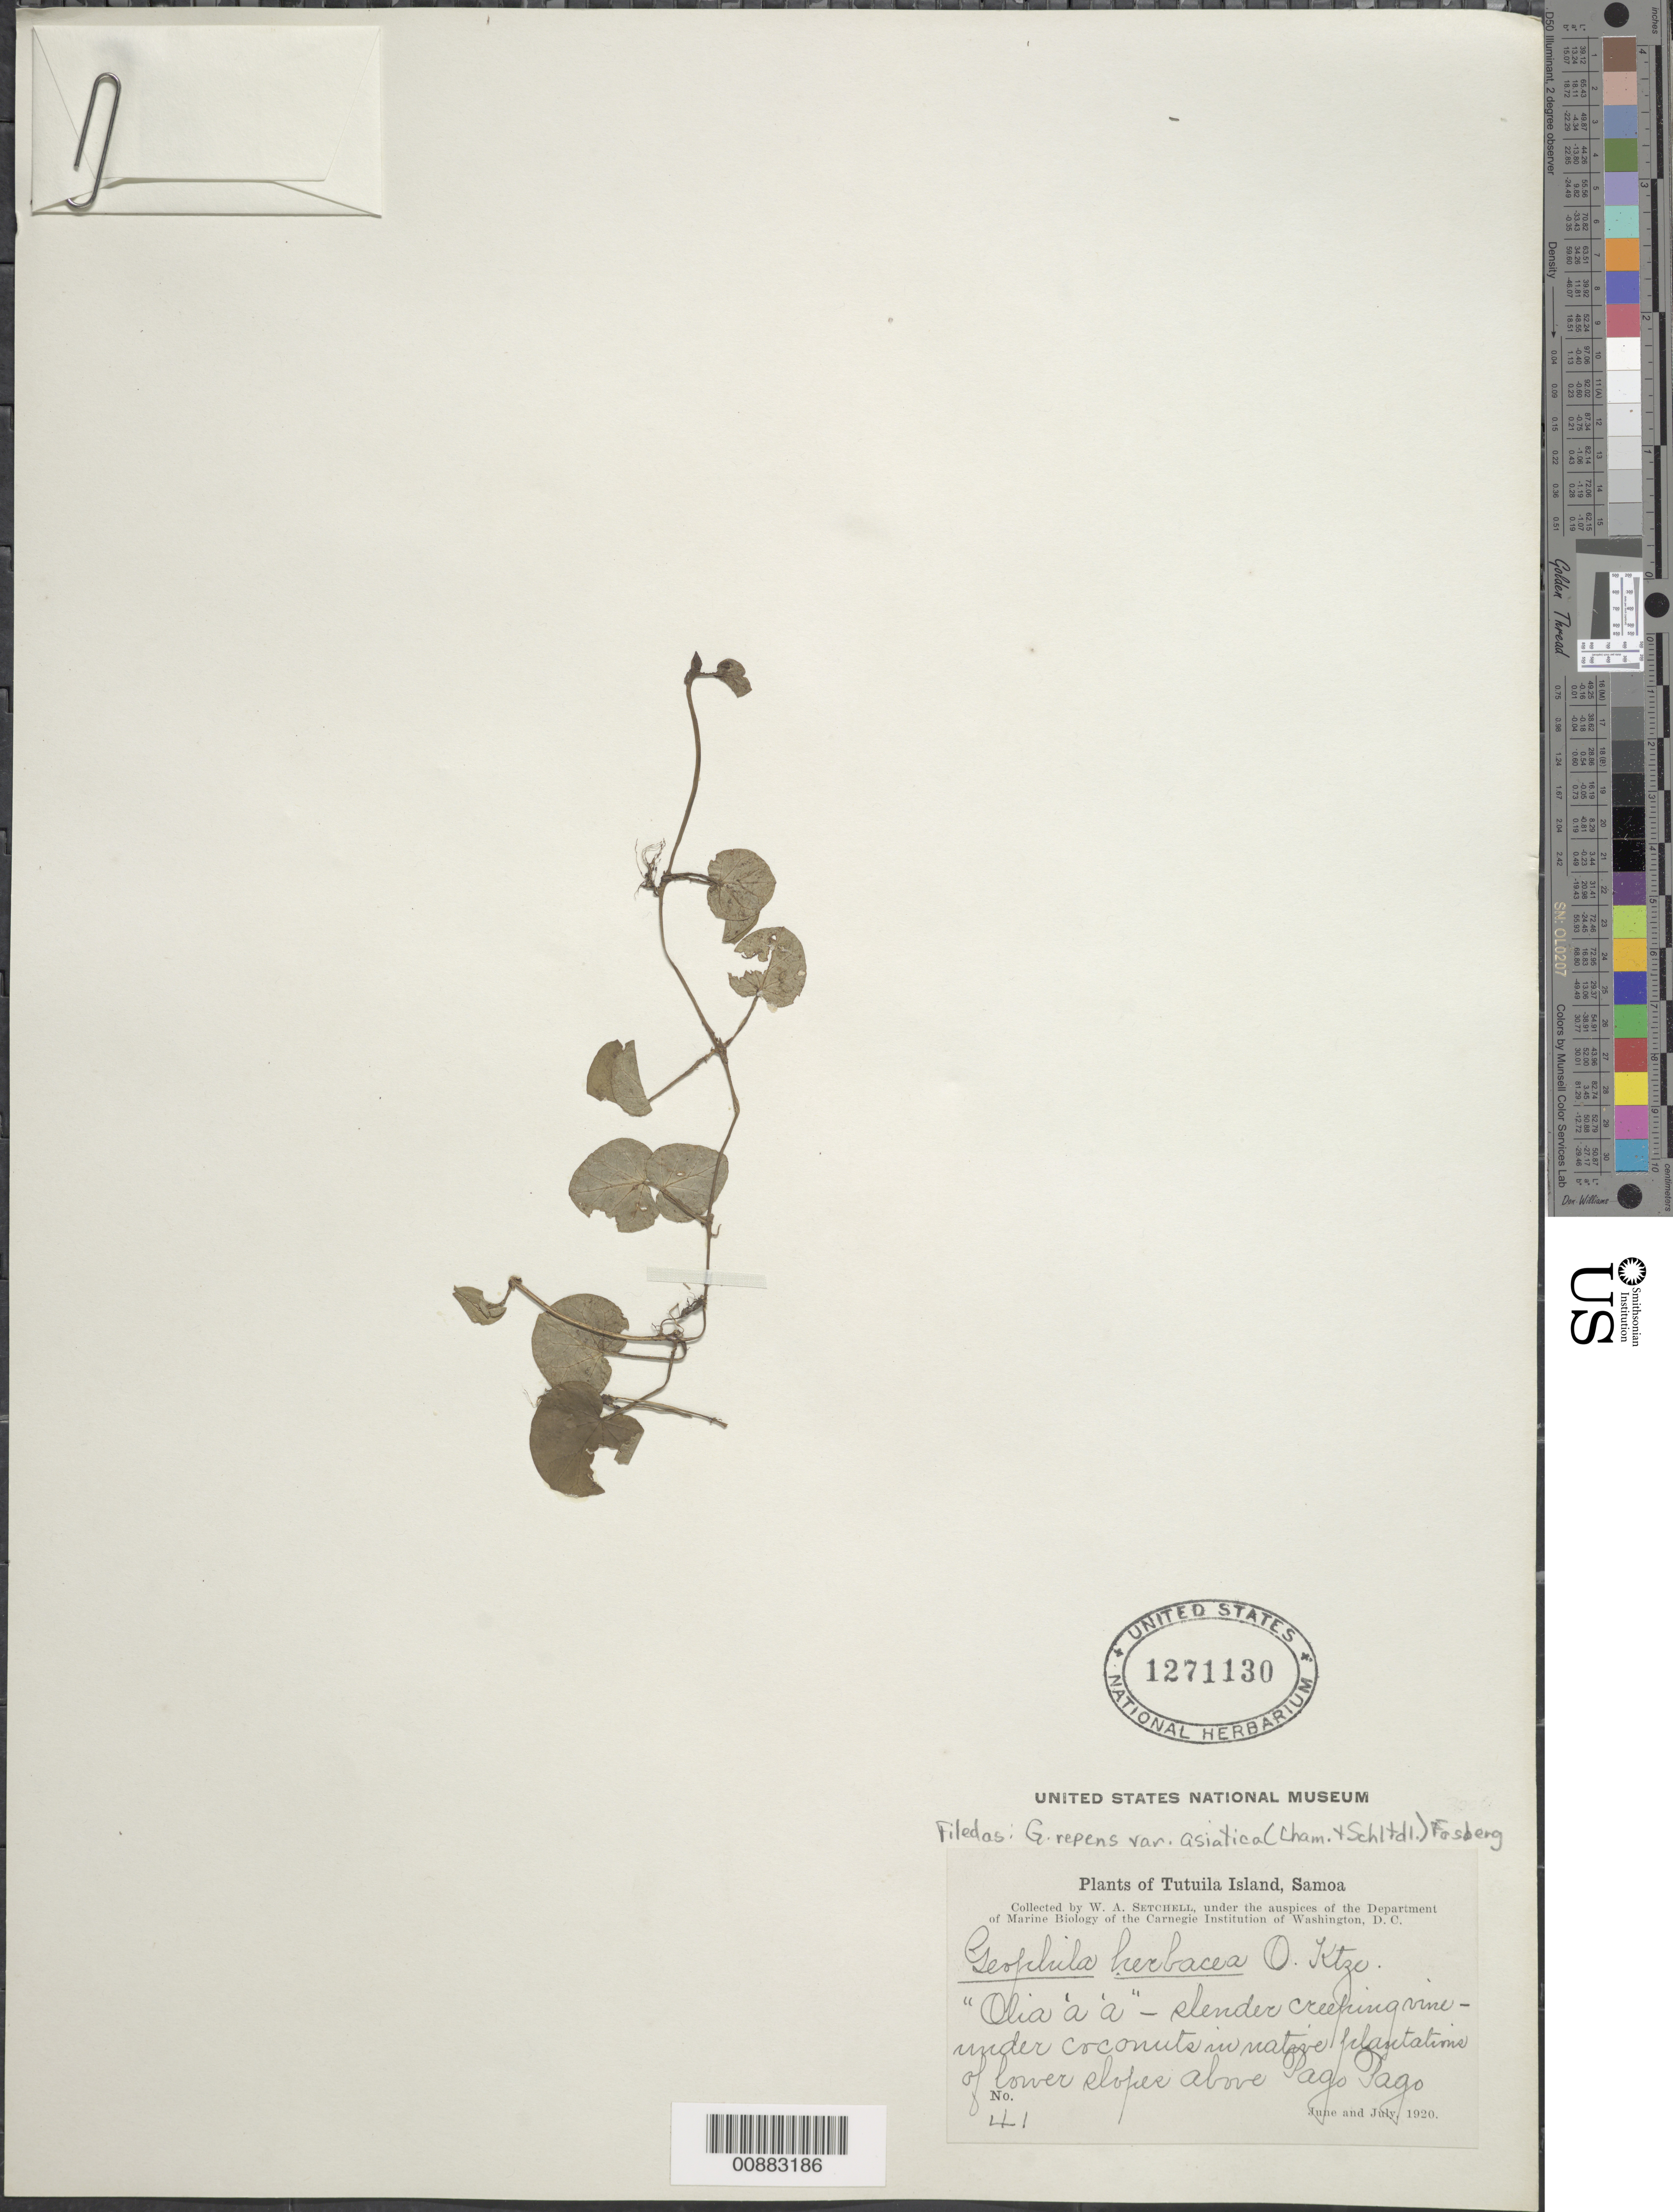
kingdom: Plantae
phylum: Tracheophyta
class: Magnoliopsida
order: Gentianales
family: Rubiaceae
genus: Geophila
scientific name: Geophila repens var. asiatica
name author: (Cham. & Schltdl.) Fosberg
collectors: W. Setchell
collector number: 41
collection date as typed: Jun 1920 to Jul 1920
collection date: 1920-06/1920-07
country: American Samoa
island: Tutua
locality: Under coconuts in native plantations of lower slopes above PagoPago.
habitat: slender creeping vine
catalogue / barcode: US 1271130